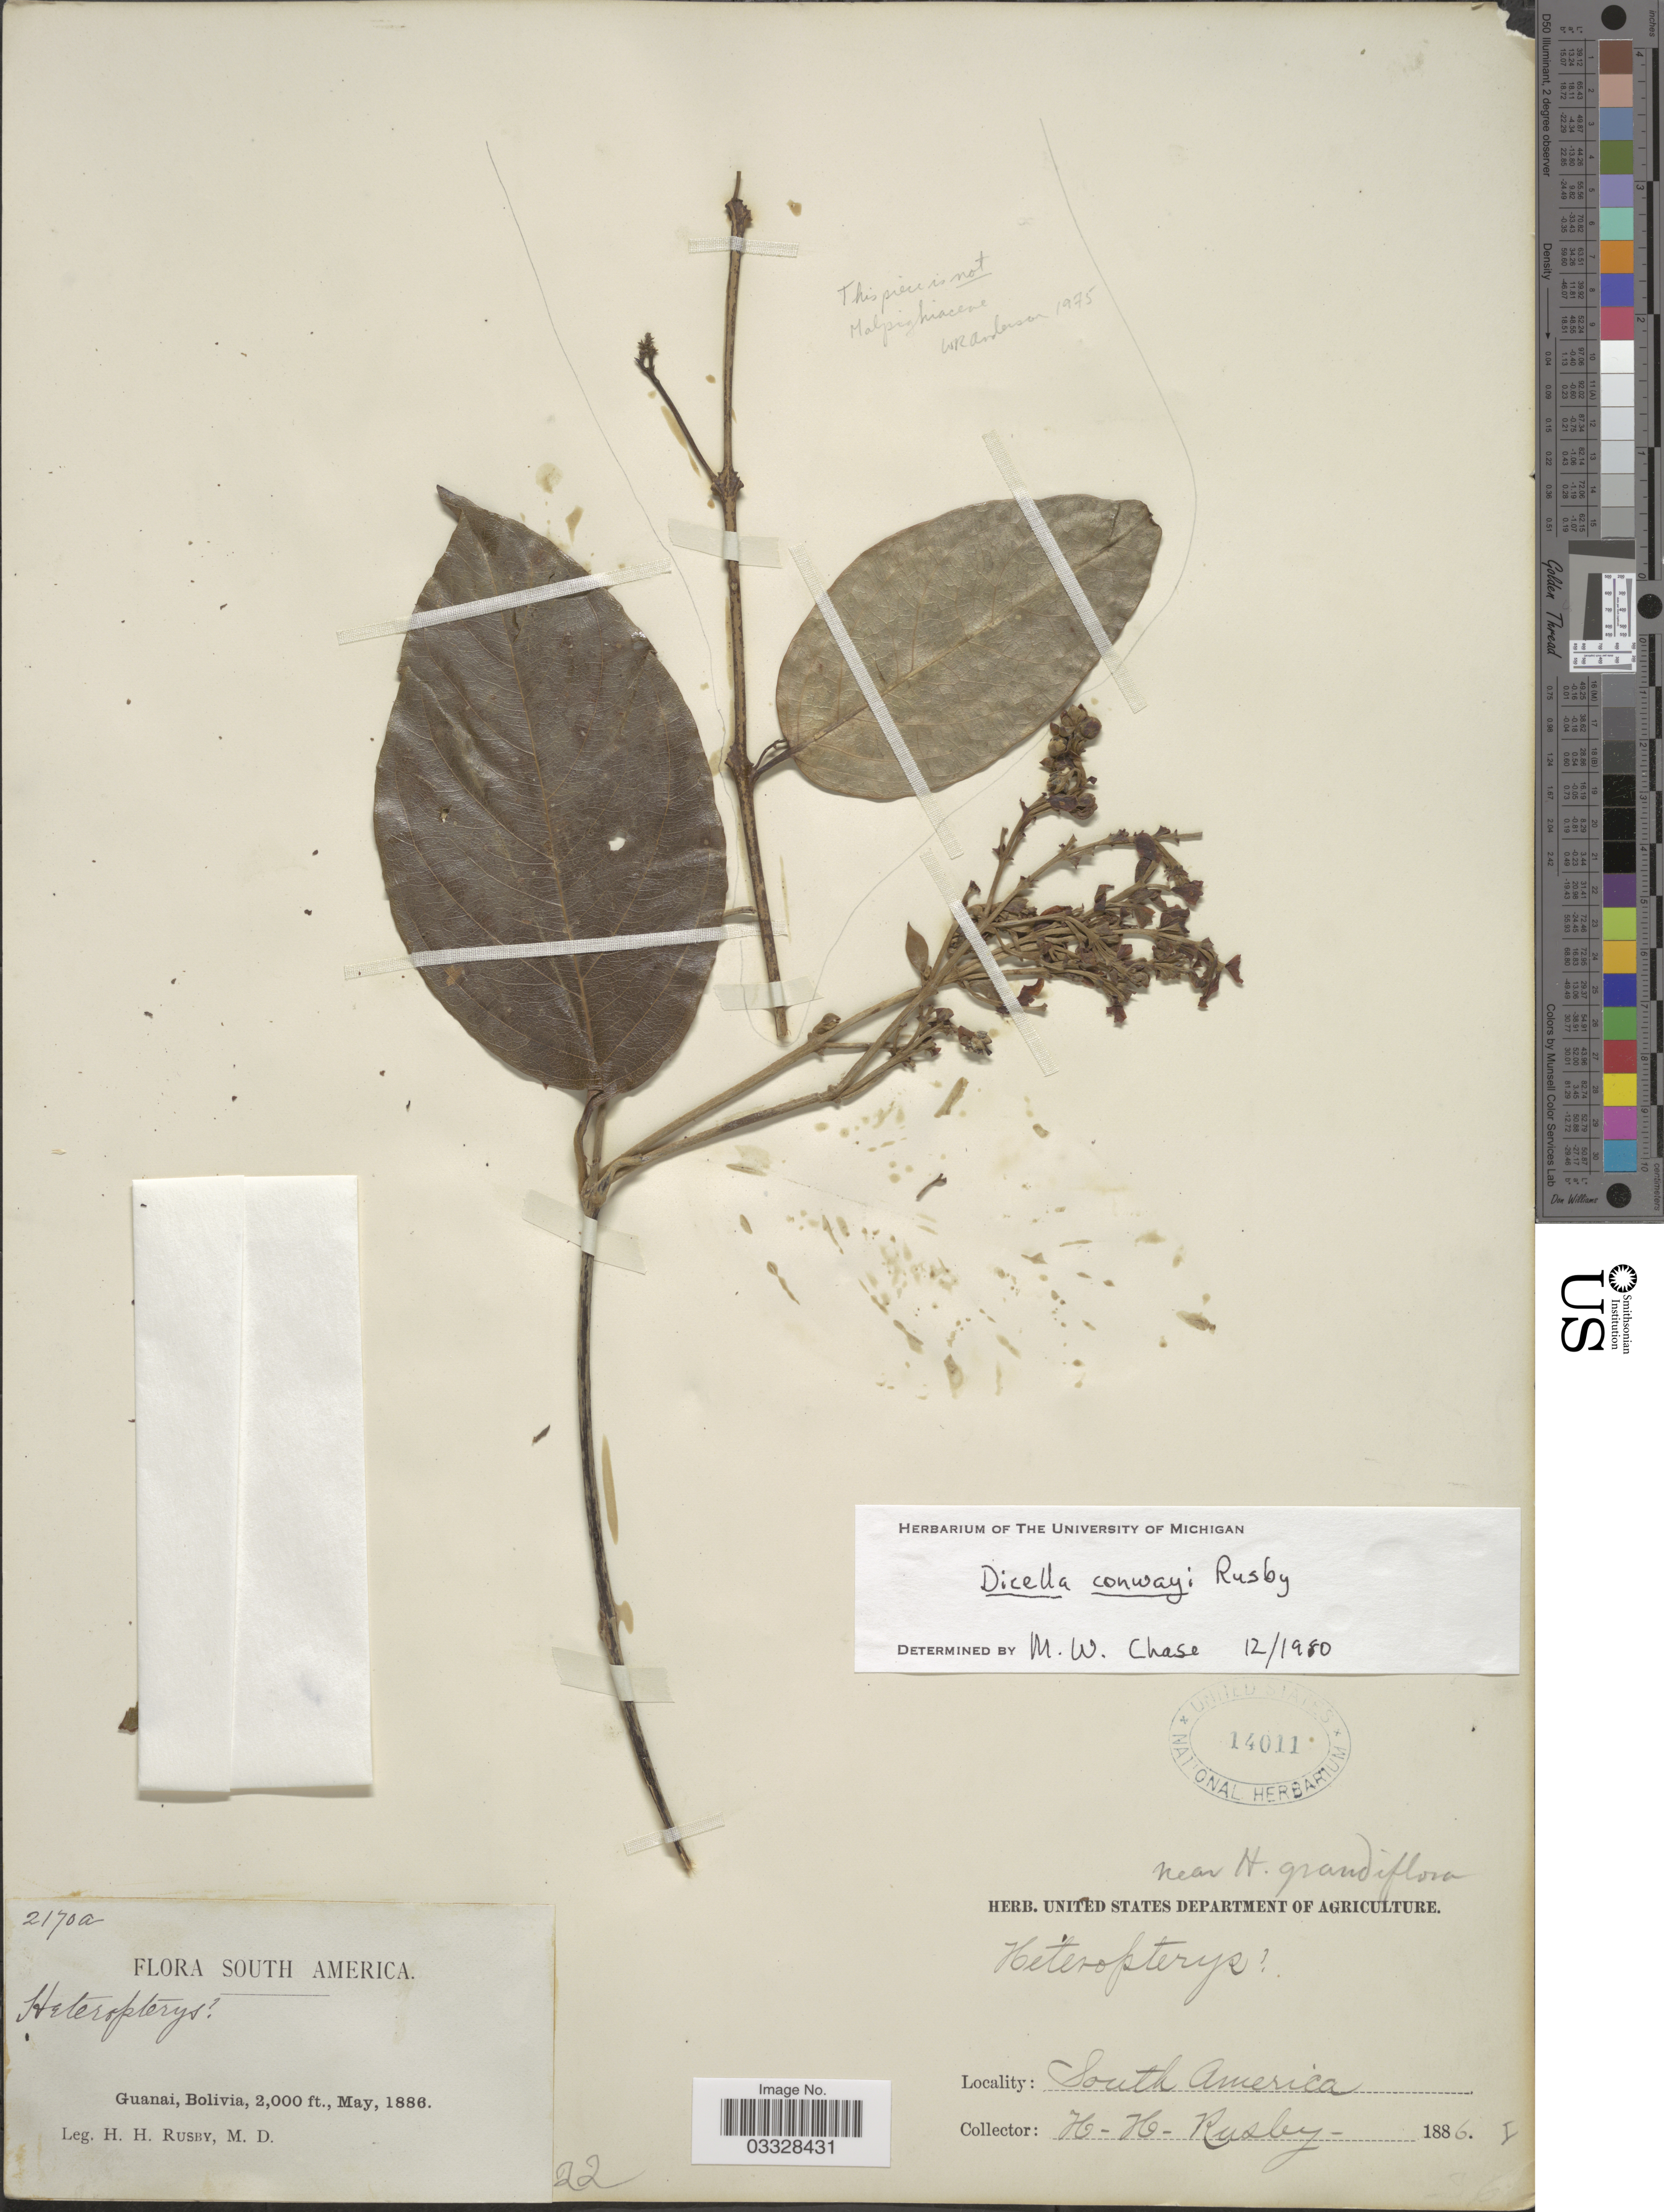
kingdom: Plantae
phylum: Tracheophyta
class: Magnoliopsida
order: Malpighiales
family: Malpighiaceae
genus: Dicella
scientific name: Dicella conwayi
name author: Rusby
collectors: H. H. Rusby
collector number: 2170a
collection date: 1886-05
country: Bolivia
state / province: La Páz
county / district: Larecaja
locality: Guanay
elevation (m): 610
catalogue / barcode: US 14011